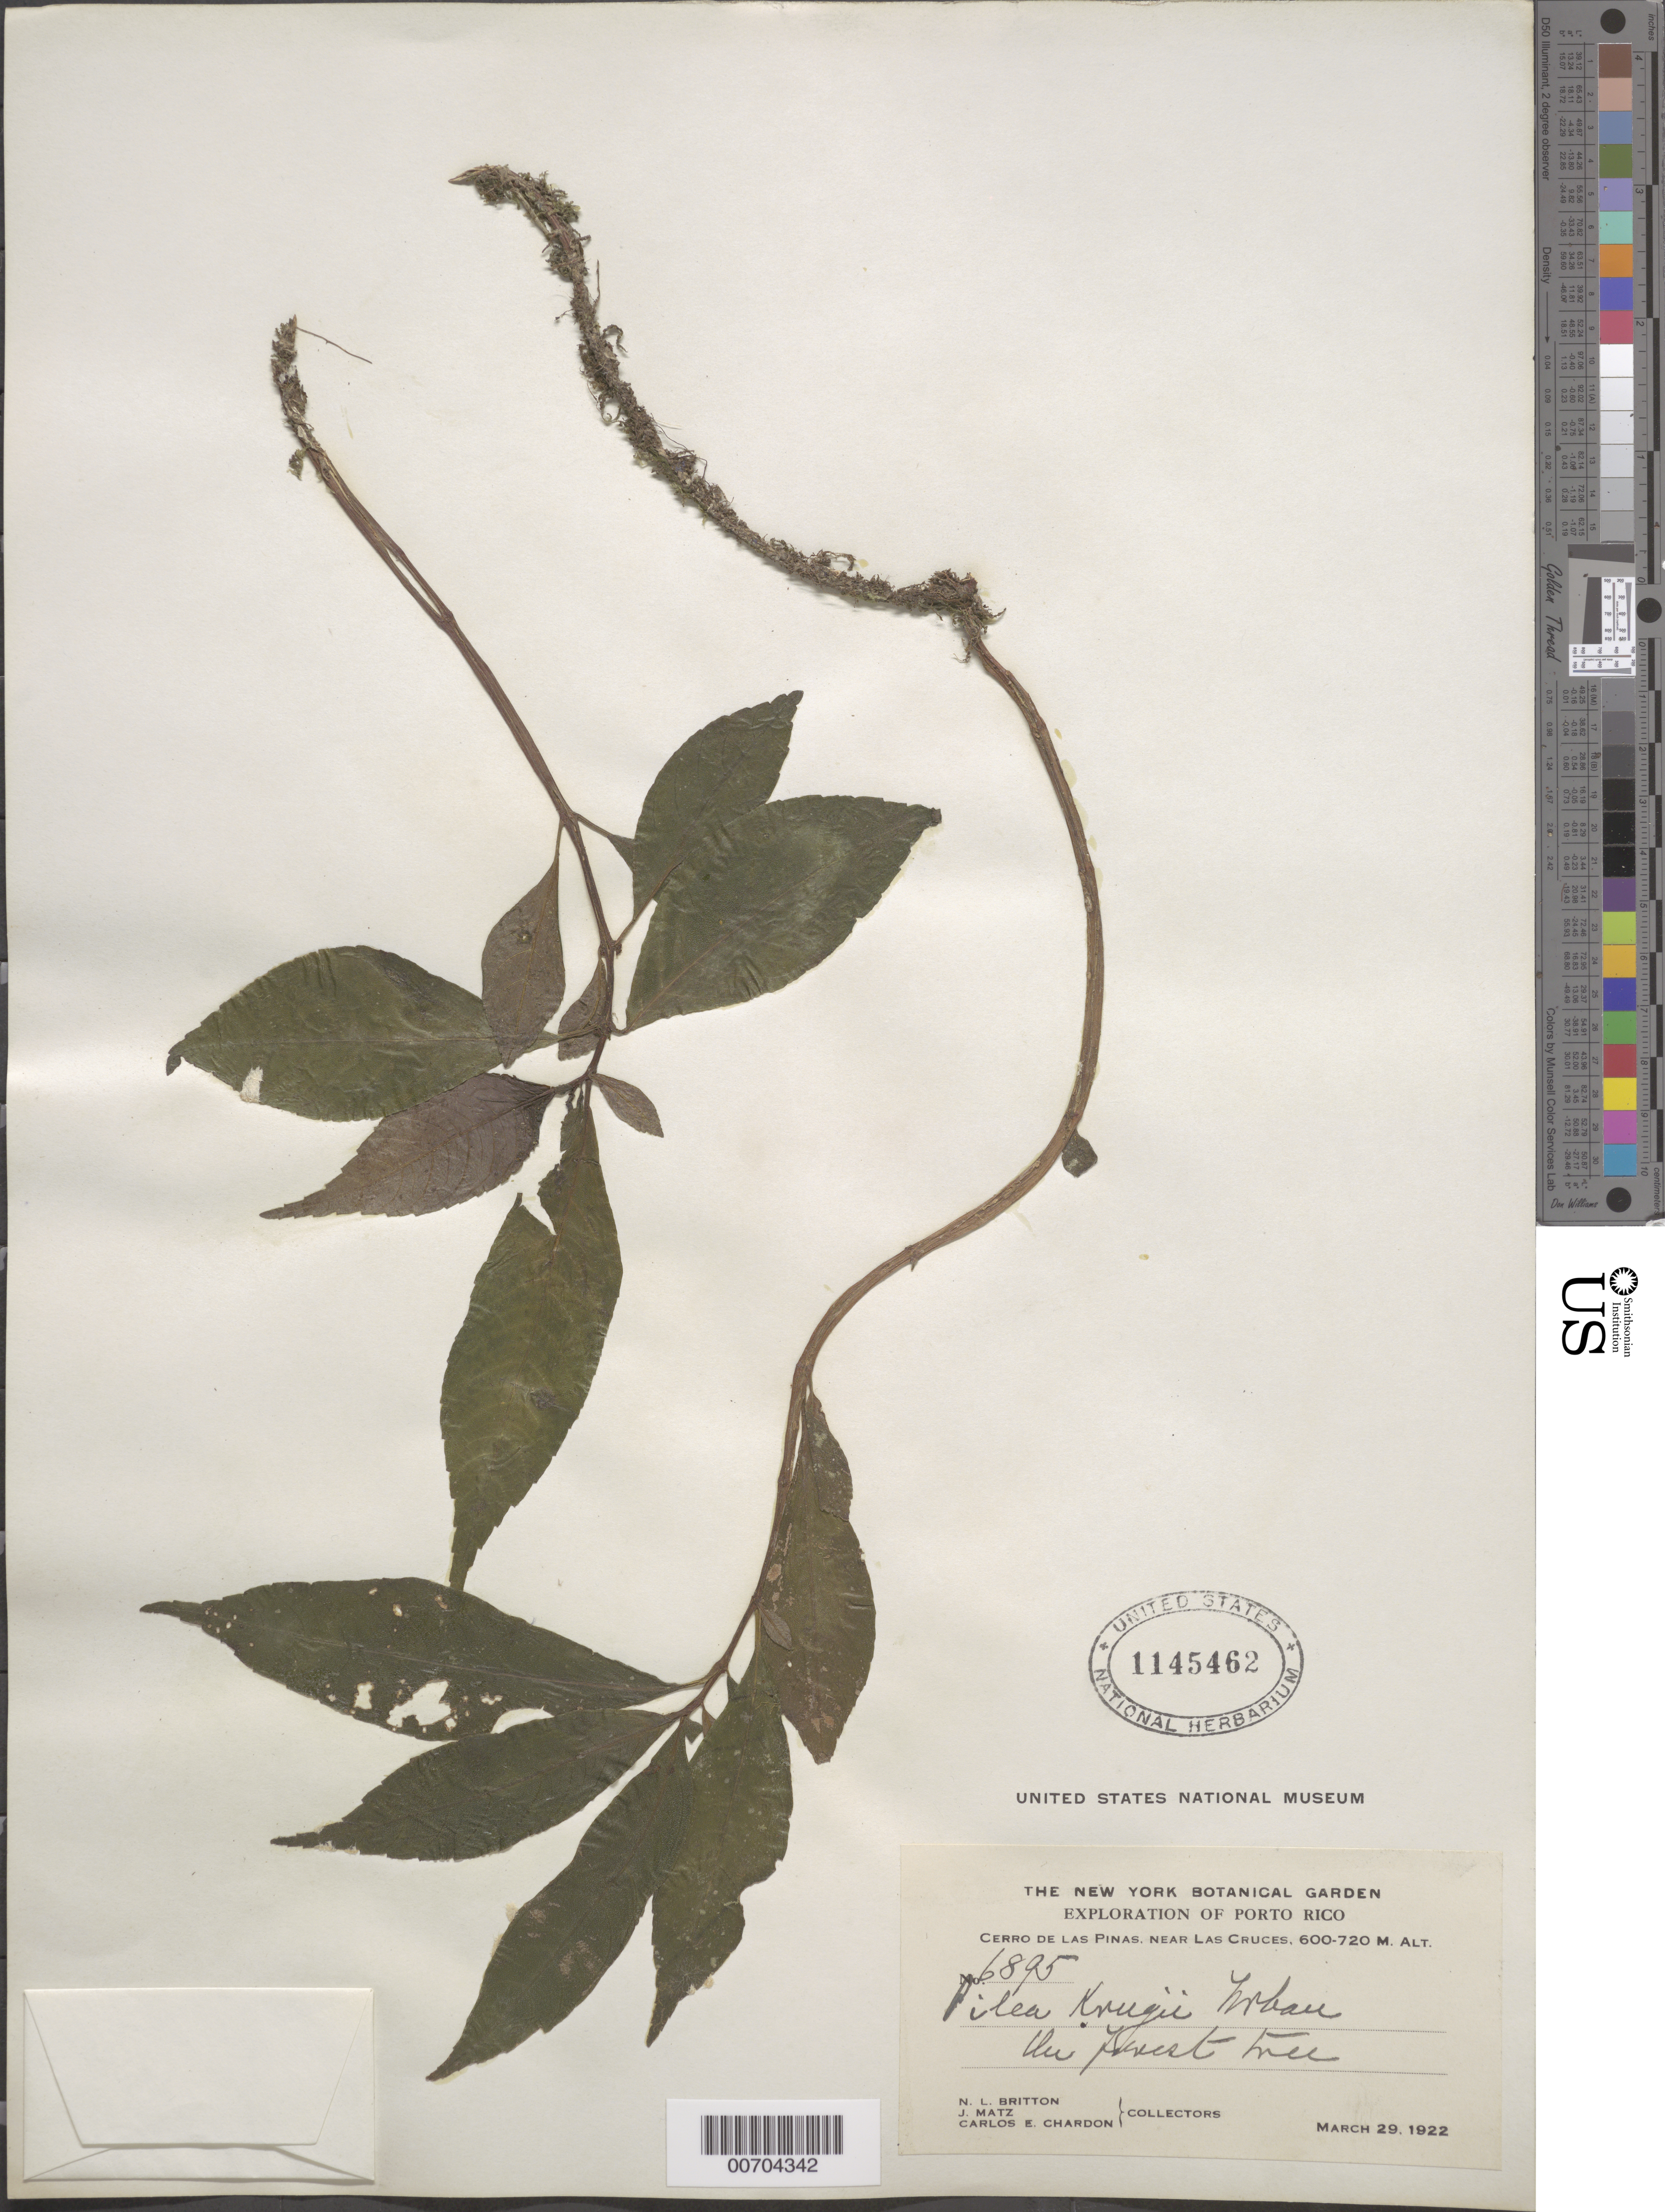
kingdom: Plantae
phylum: Tracheophyta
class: Magnoliopsida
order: Rosales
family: Urticaceae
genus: Pilea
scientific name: Pilea krugii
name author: Urb.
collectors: N. Britton, J. Matz & C. E. Chardón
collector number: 6895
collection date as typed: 29 Mar 1922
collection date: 1922-03-29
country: Puerto Rico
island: Greater Antilles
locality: Cerro de Las Pinas, near Las Cruces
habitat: In forest tree.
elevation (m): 600